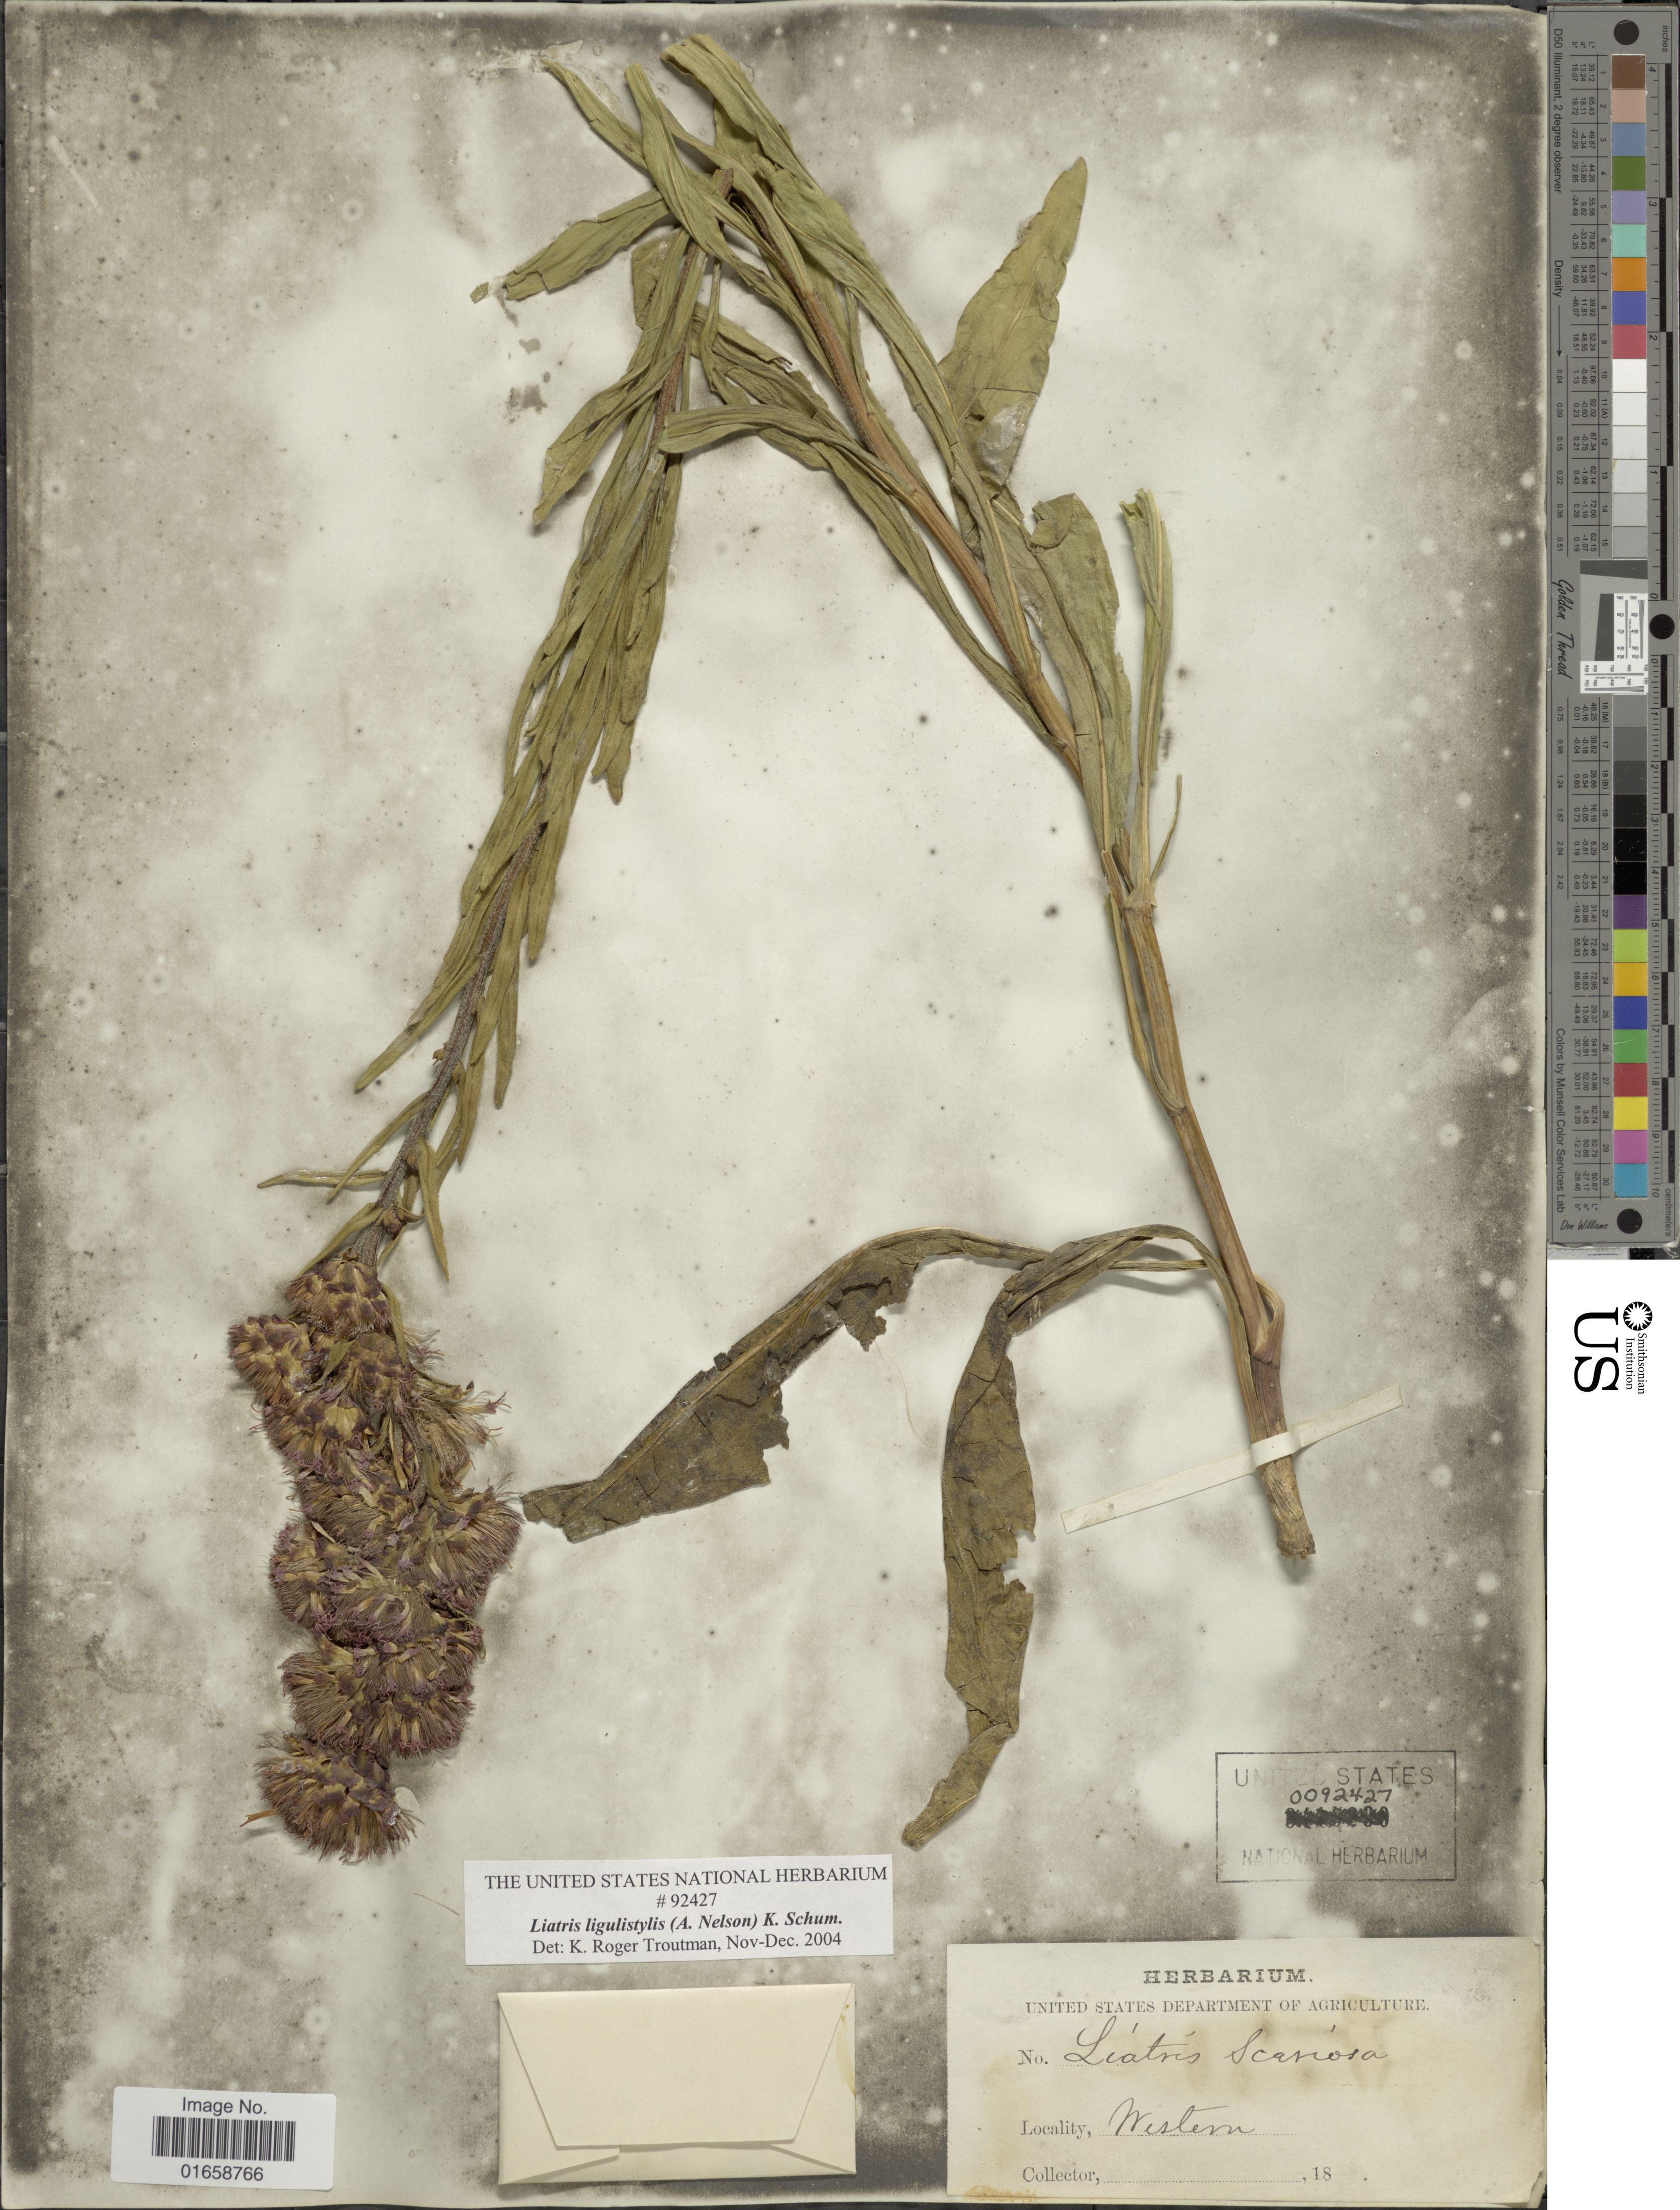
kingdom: Plantae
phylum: Tracheophyta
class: Magnoliopsida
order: Asterales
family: Asteraceae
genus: Liatris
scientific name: Liatris ligulistylis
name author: (A. Nelson) K. Schum.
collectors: Facchini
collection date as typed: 18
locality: Western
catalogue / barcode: US 92427